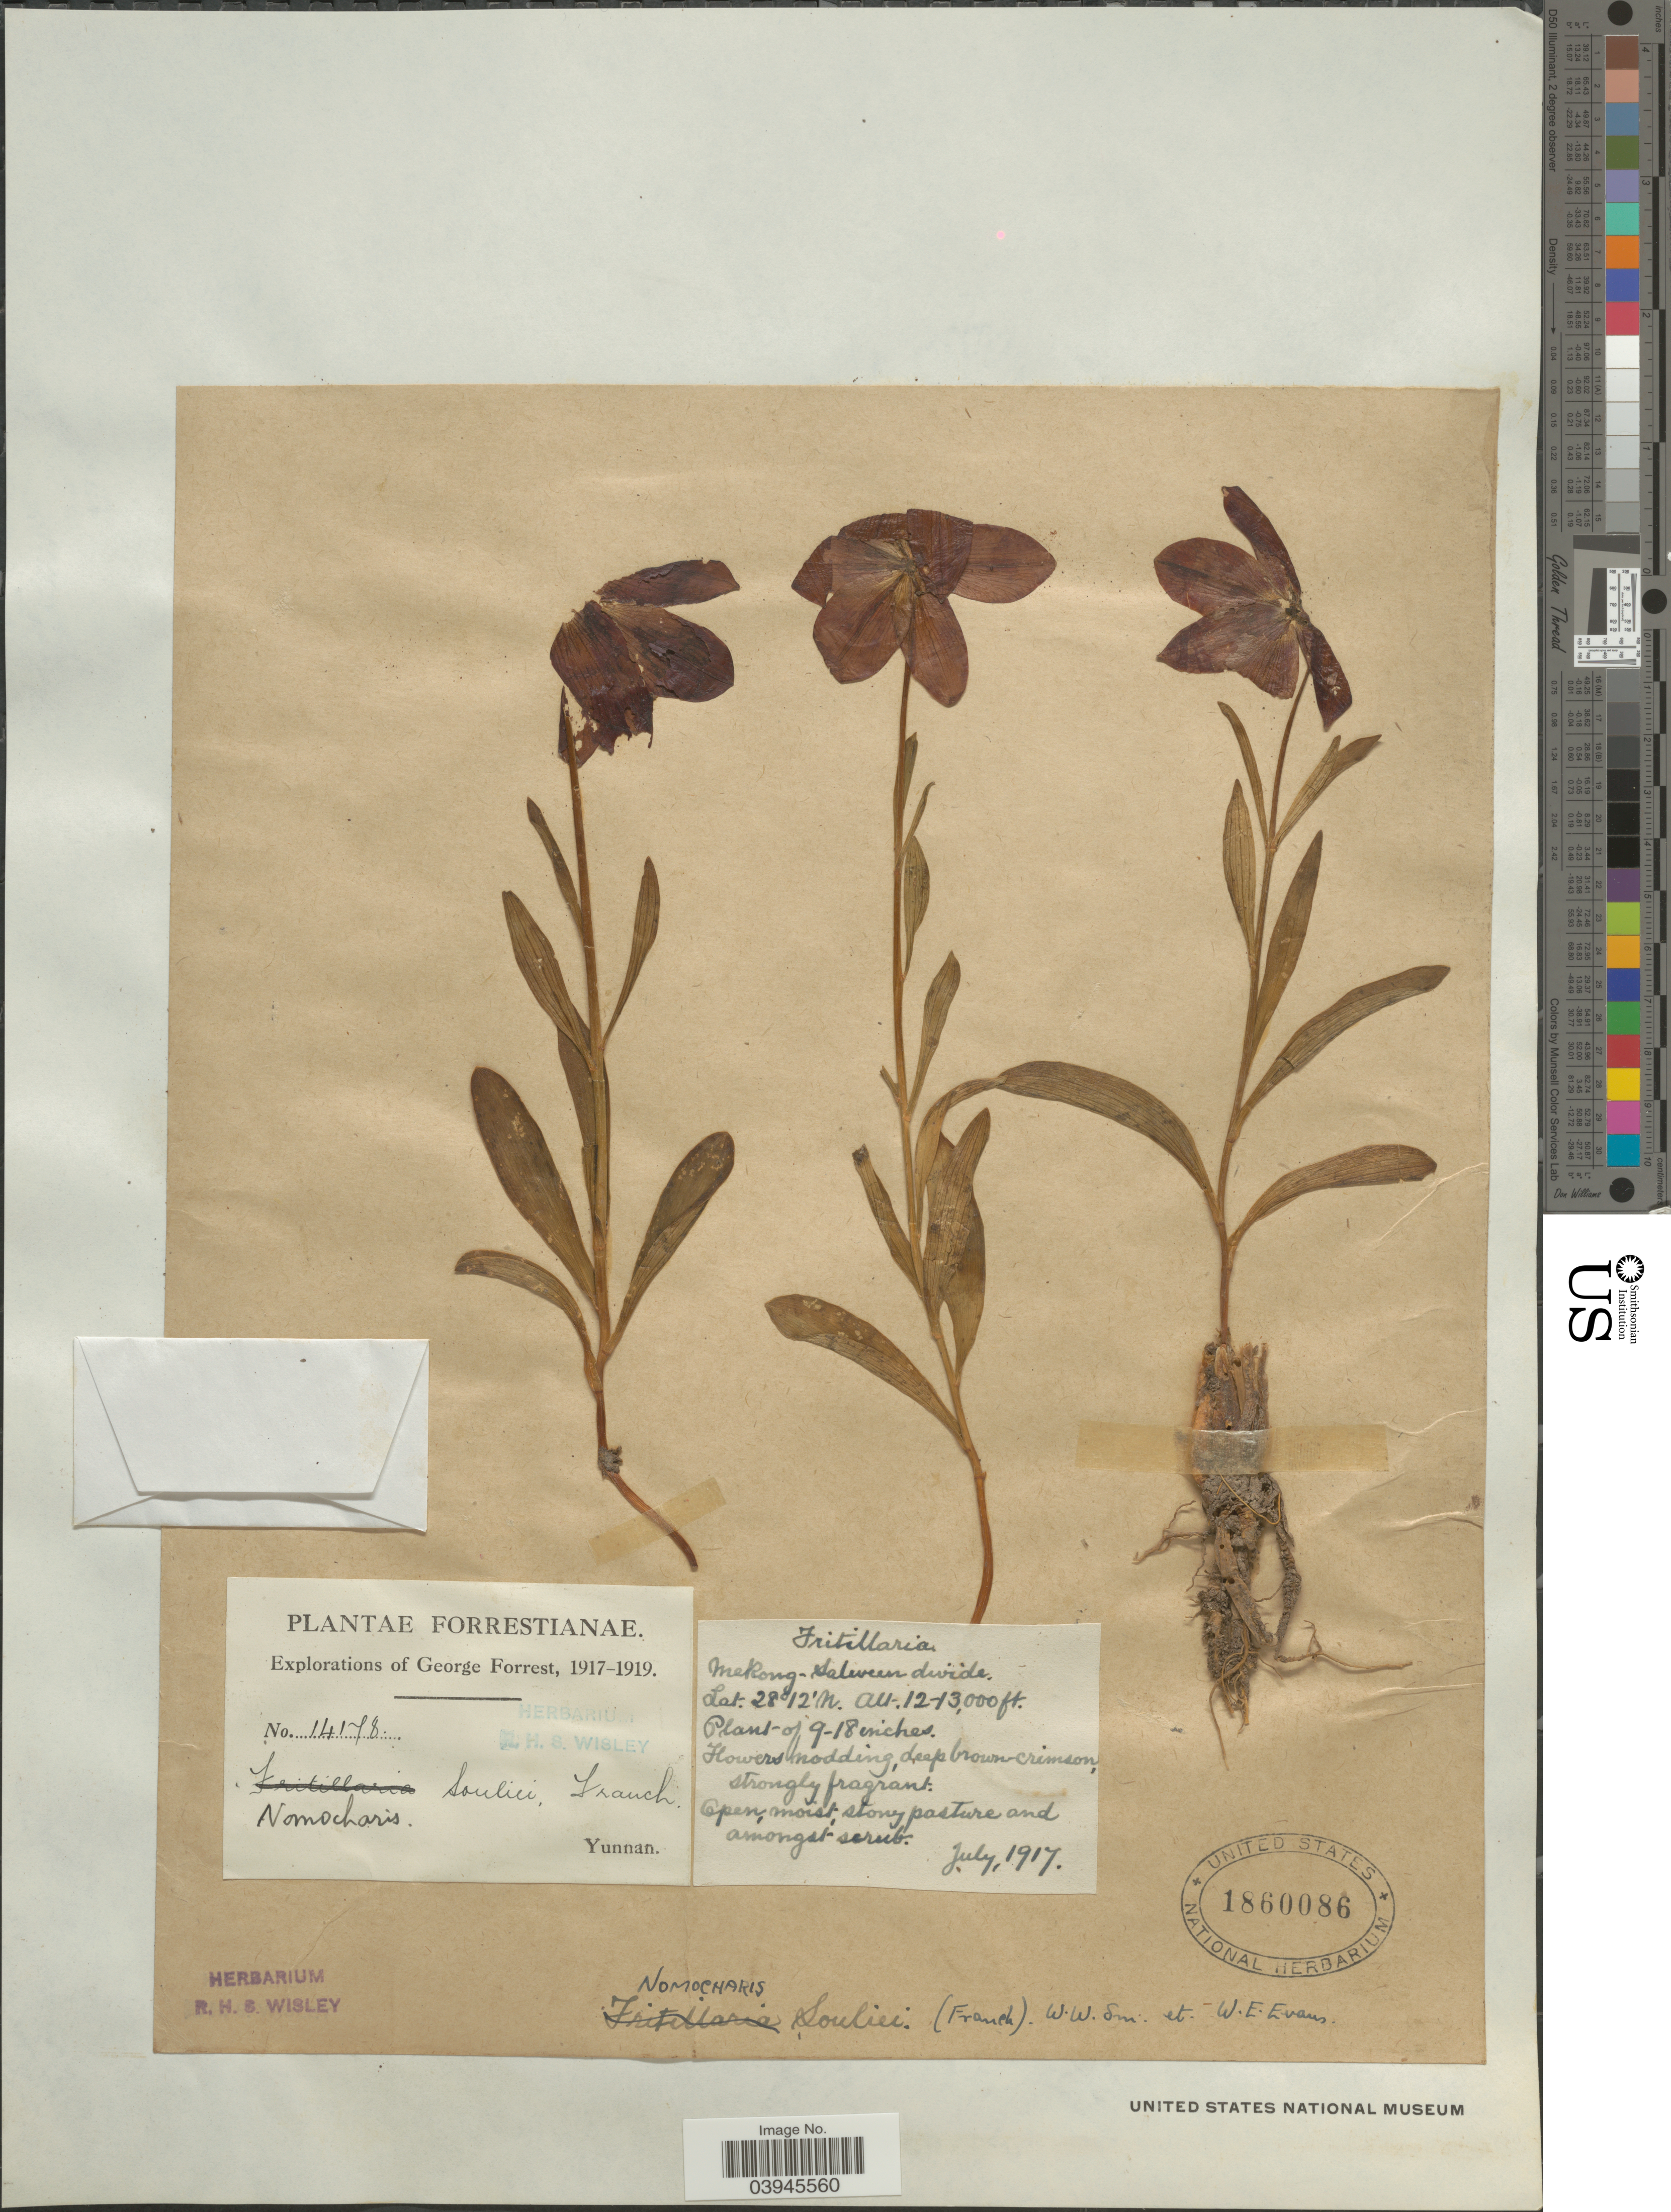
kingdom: Plantae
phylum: Tracheophyta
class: Liliopsida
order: Liliales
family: Liliaceae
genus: Lilium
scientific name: Lilium souliei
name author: (Franch.) Sealy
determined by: Strong, Mark T., (BOT), Smithsonian Institution - National Museum of Natural History (UNITED STATES)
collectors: G. Forrest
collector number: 14178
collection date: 1917-07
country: China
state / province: Yunnan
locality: Mekong-Salween divide.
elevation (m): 3658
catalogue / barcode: US 1860086